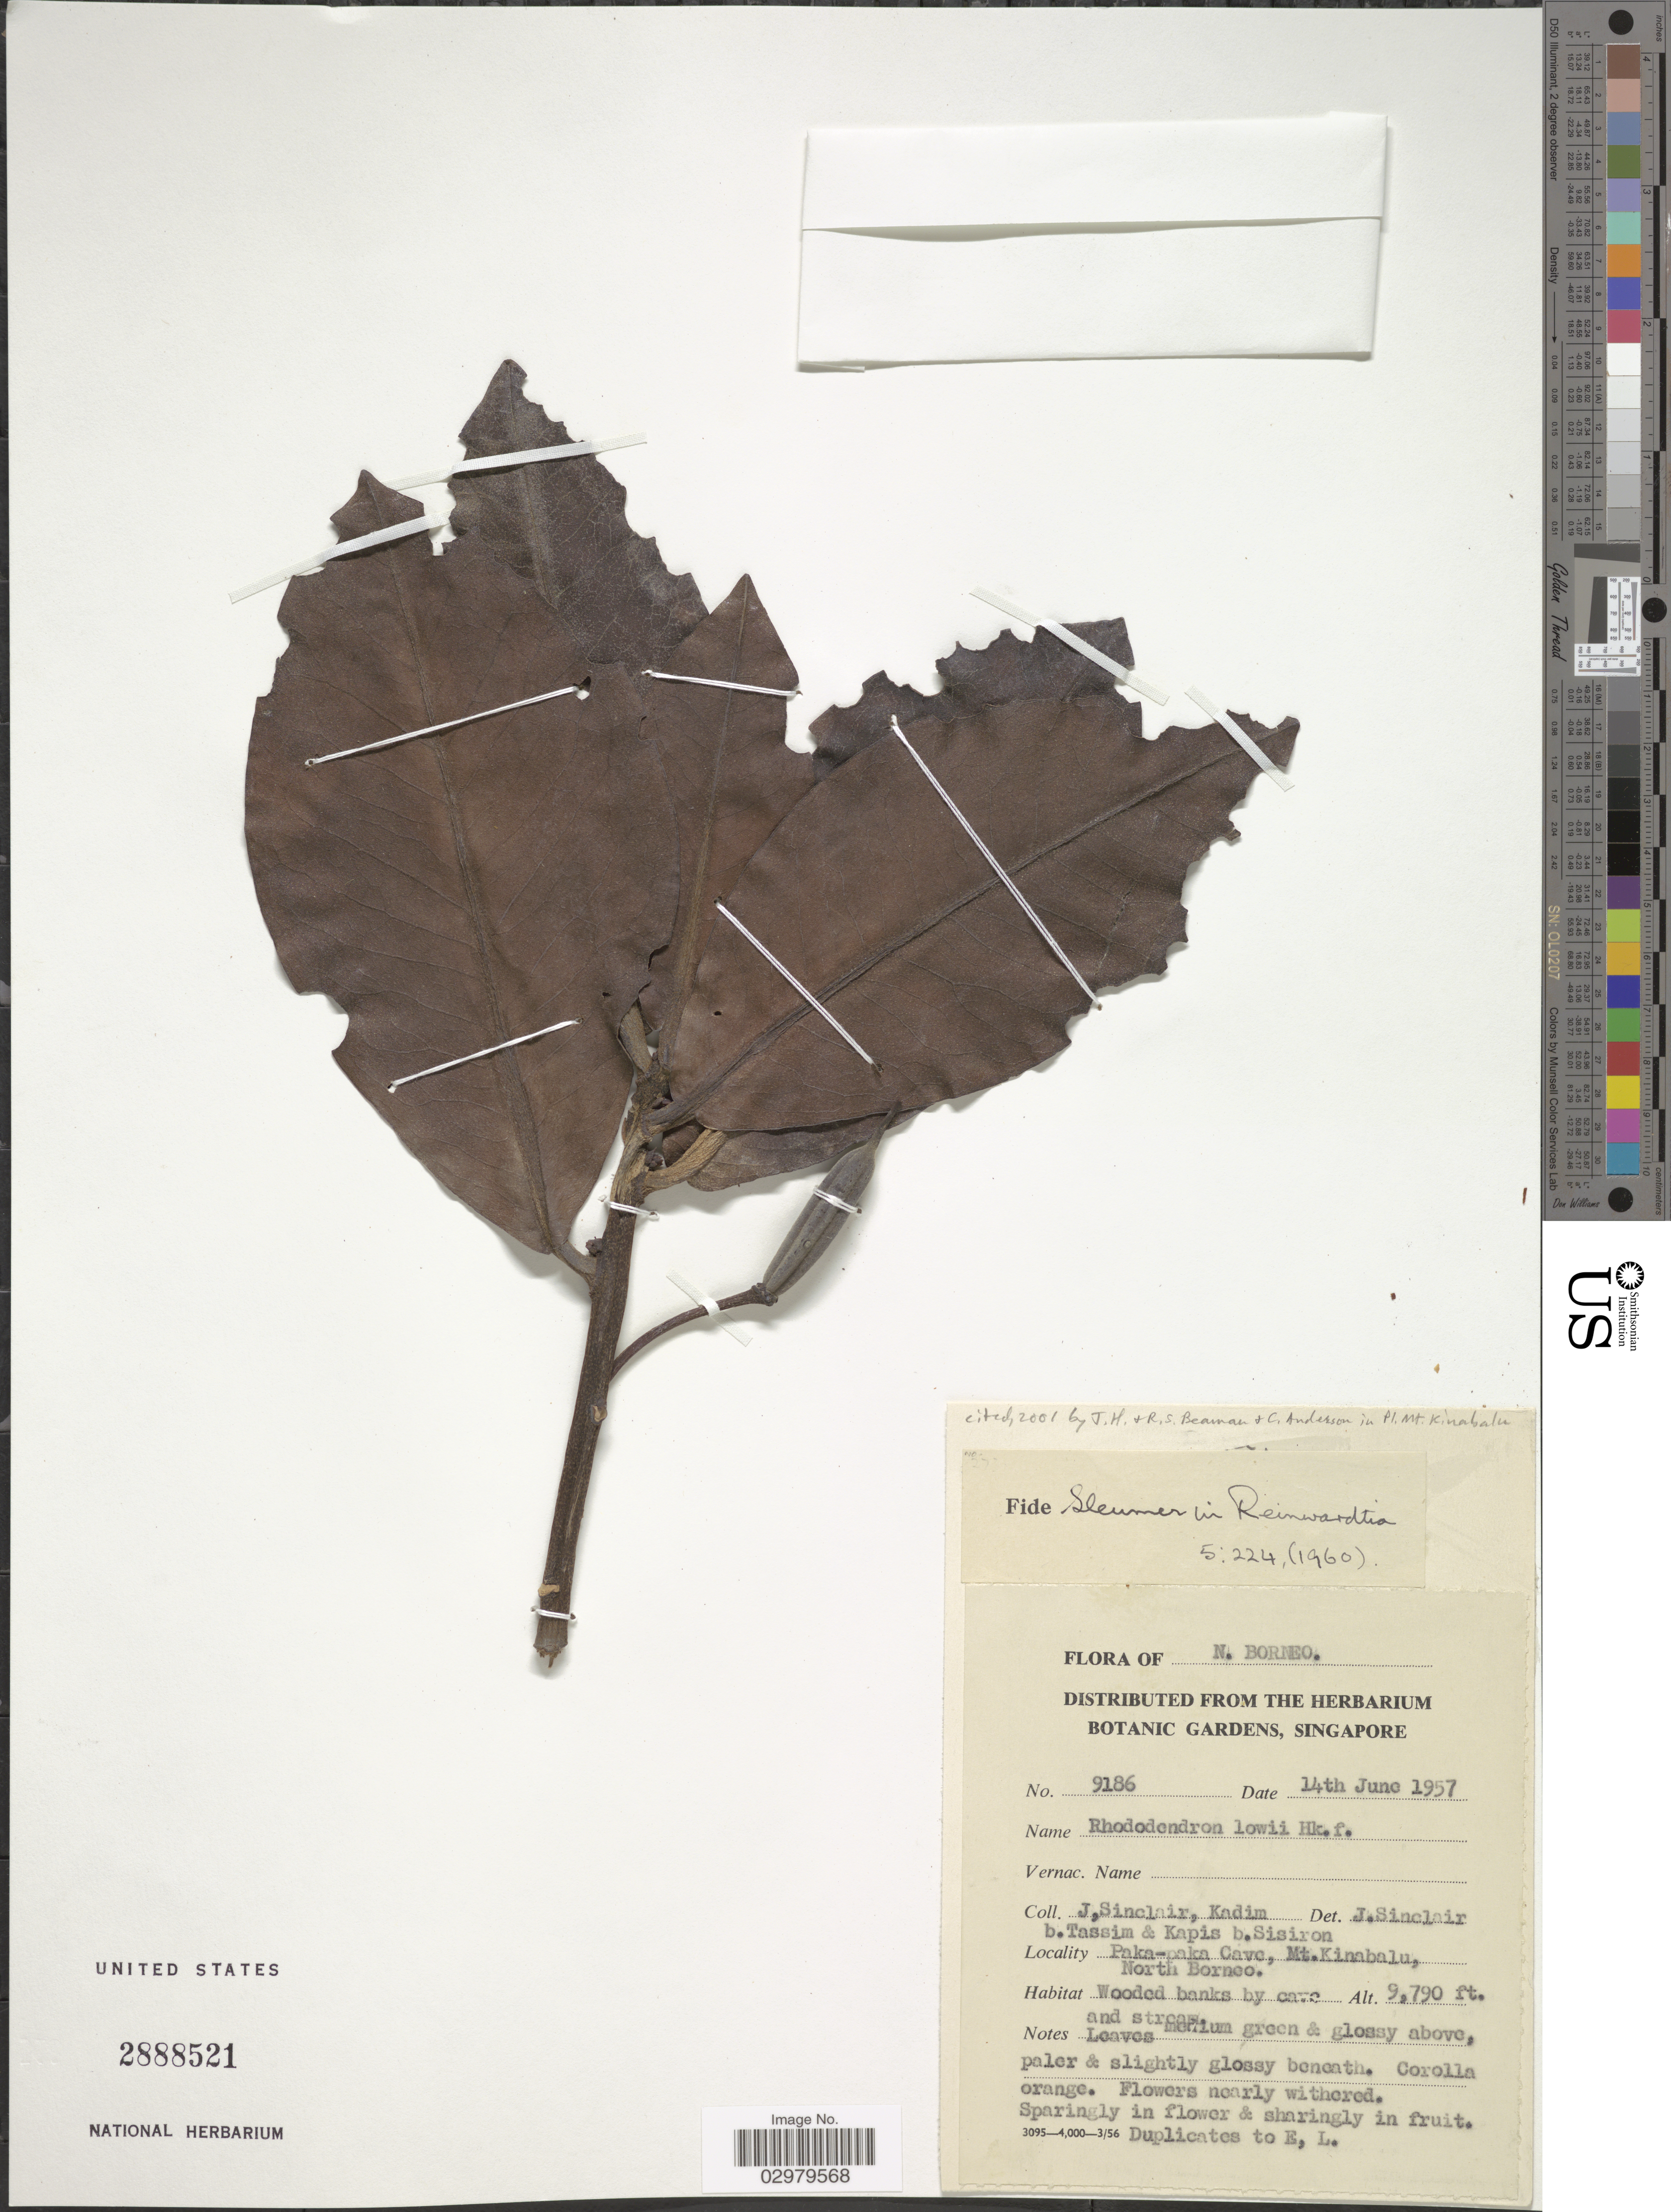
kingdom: Plantae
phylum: Tracheophyta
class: Magnoliopsida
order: Ericales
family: Ericaceae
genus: Rhododendron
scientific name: Rhododendron lowei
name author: Hook. f.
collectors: J. Sinclair, K. Tassim & Kapis bin Sisiron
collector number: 9186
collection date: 1957-06-14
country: Singapore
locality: Paka-paka Cave, Mt. Kinabalu, North Borneo.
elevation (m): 2984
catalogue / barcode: US 2888521